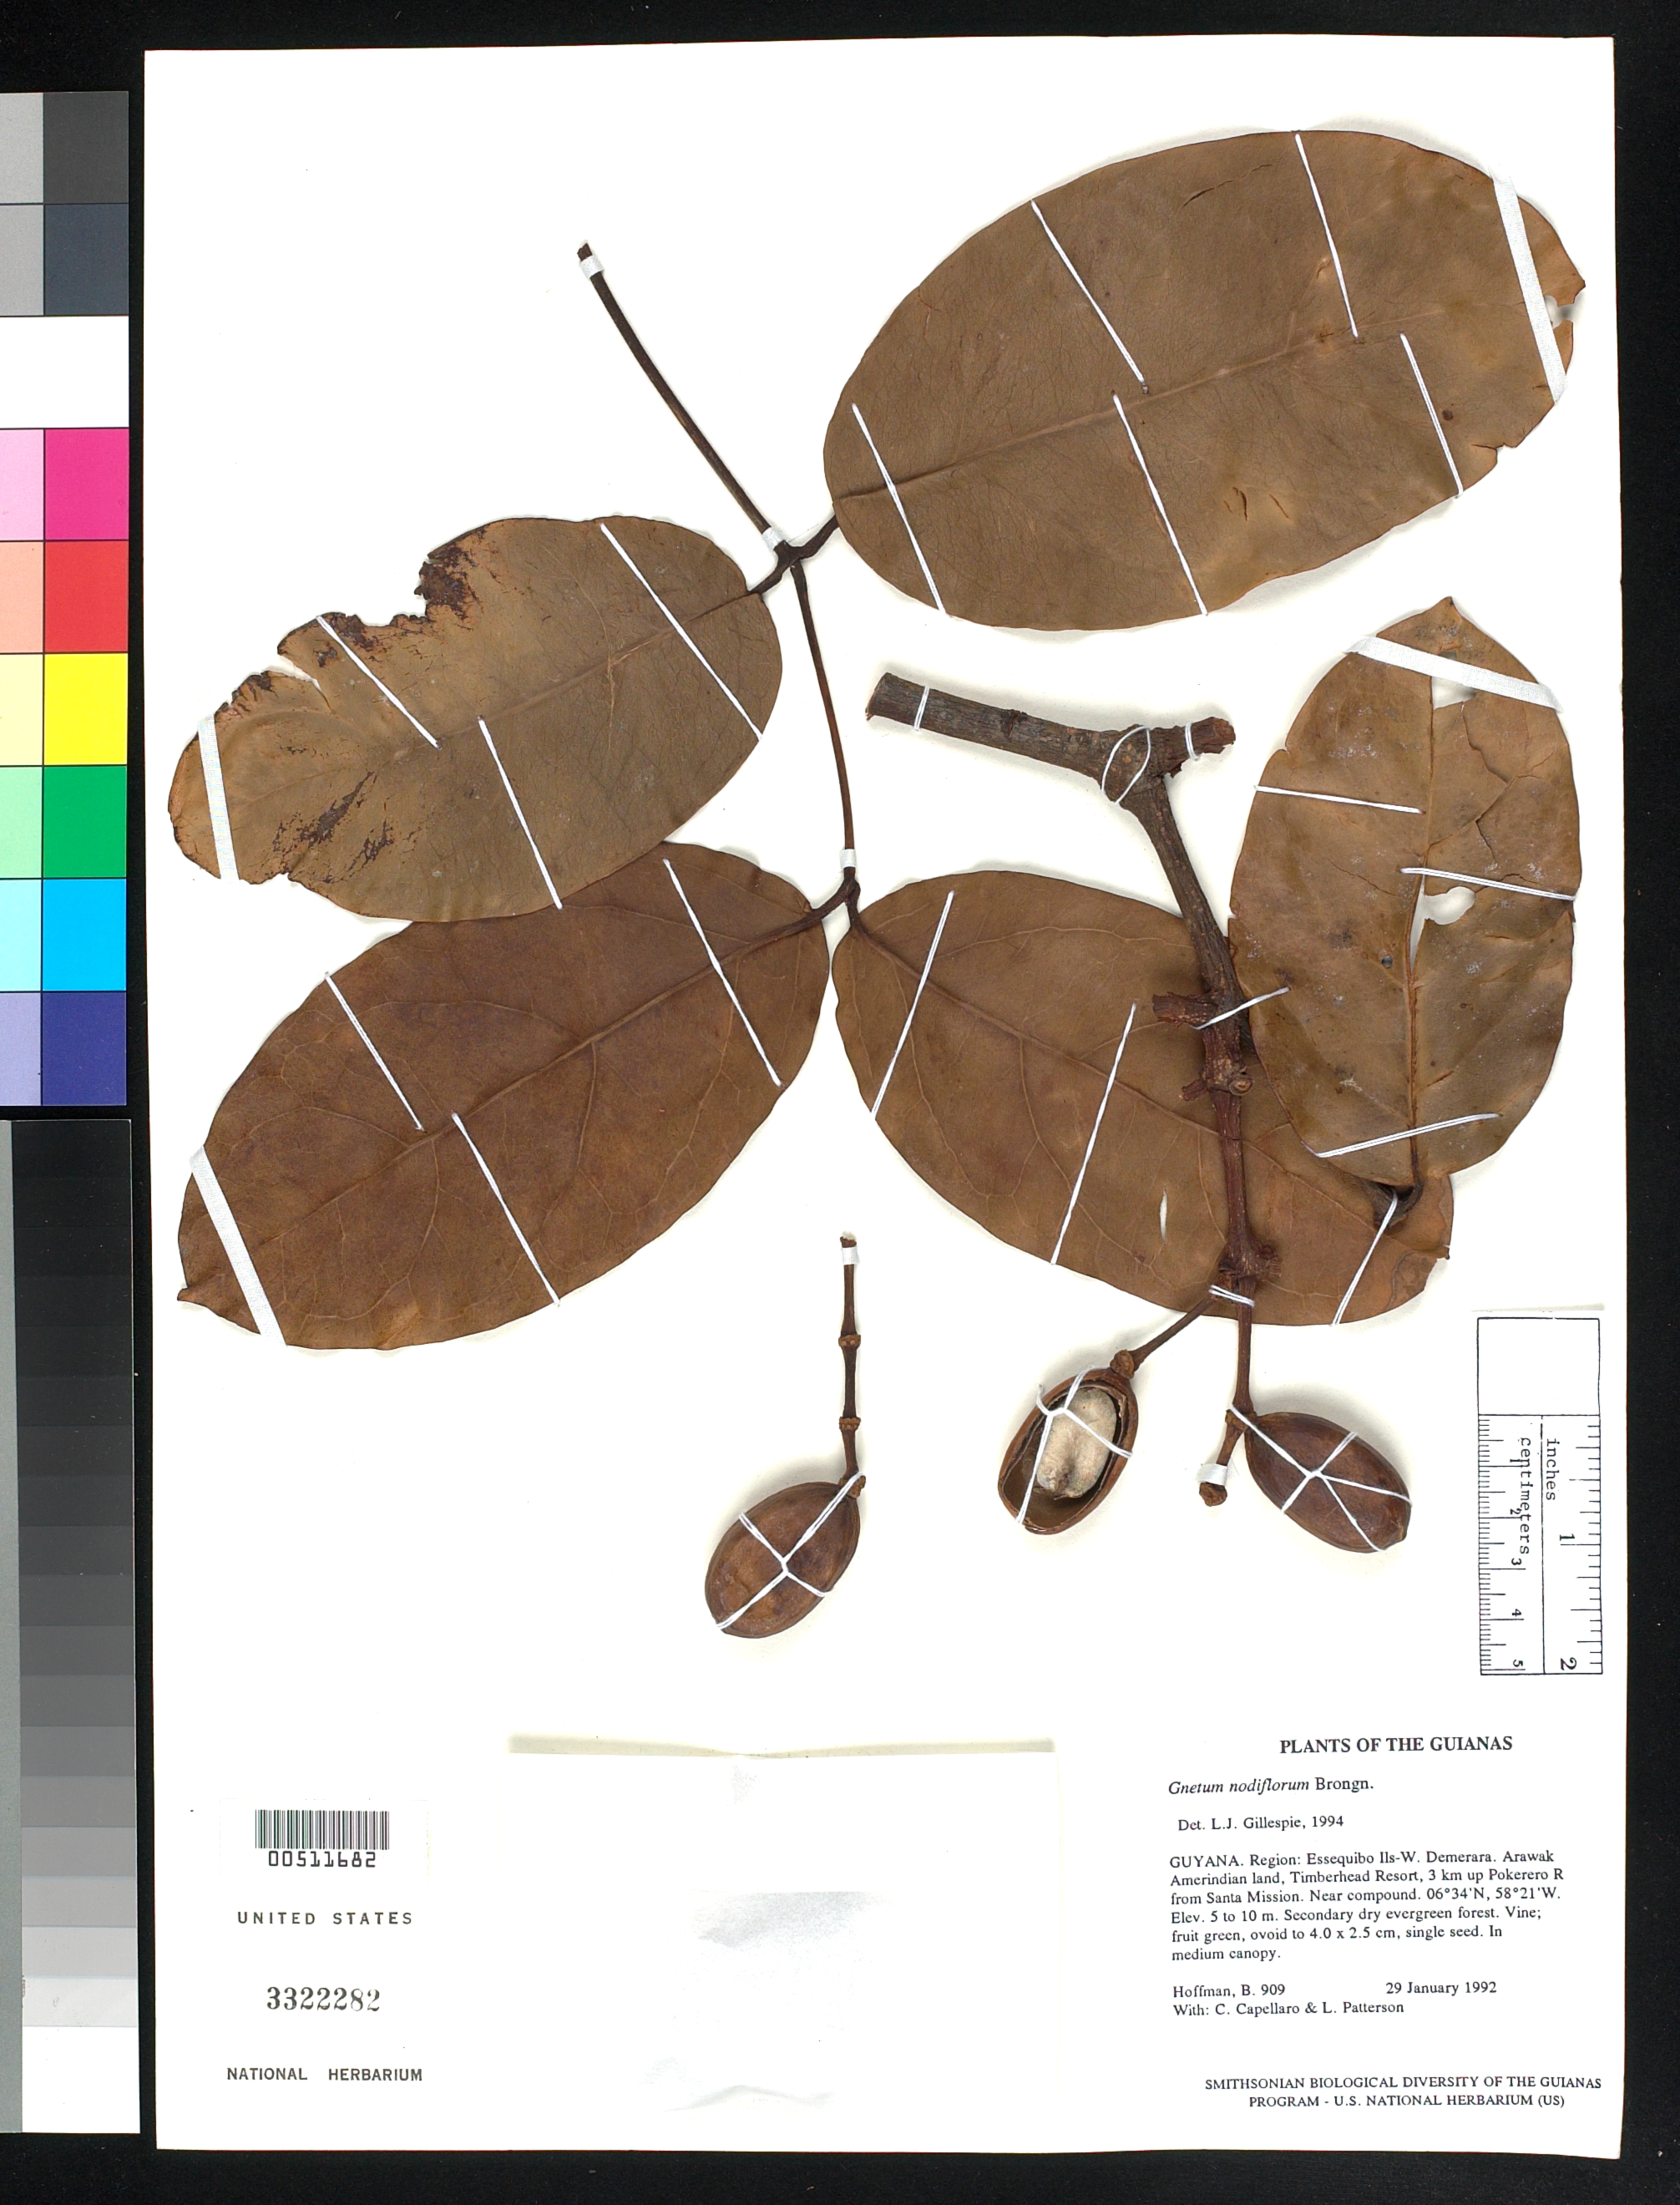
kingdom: Plantae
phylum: Tracheophyta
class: Gnetopsida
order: Gnetales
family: Gnetaceae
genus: Gnetum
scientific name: Gnetum nodiflorum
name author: Brongn.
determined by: Gillespie, L. J.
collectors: B. Hoffman, C. Capellaro & L. Patterson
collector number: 909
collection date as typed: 29 January 1992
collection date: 1992-01-29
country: Guyana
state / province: Essequibo Isl-W. Demerara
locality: Arawak Amerindian land, Timberhead Resort, 3 km up Pokerero River from Santa Mission. Near compound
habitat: Secondary dry evergreen forest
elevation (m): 5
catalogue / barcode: US 3322282